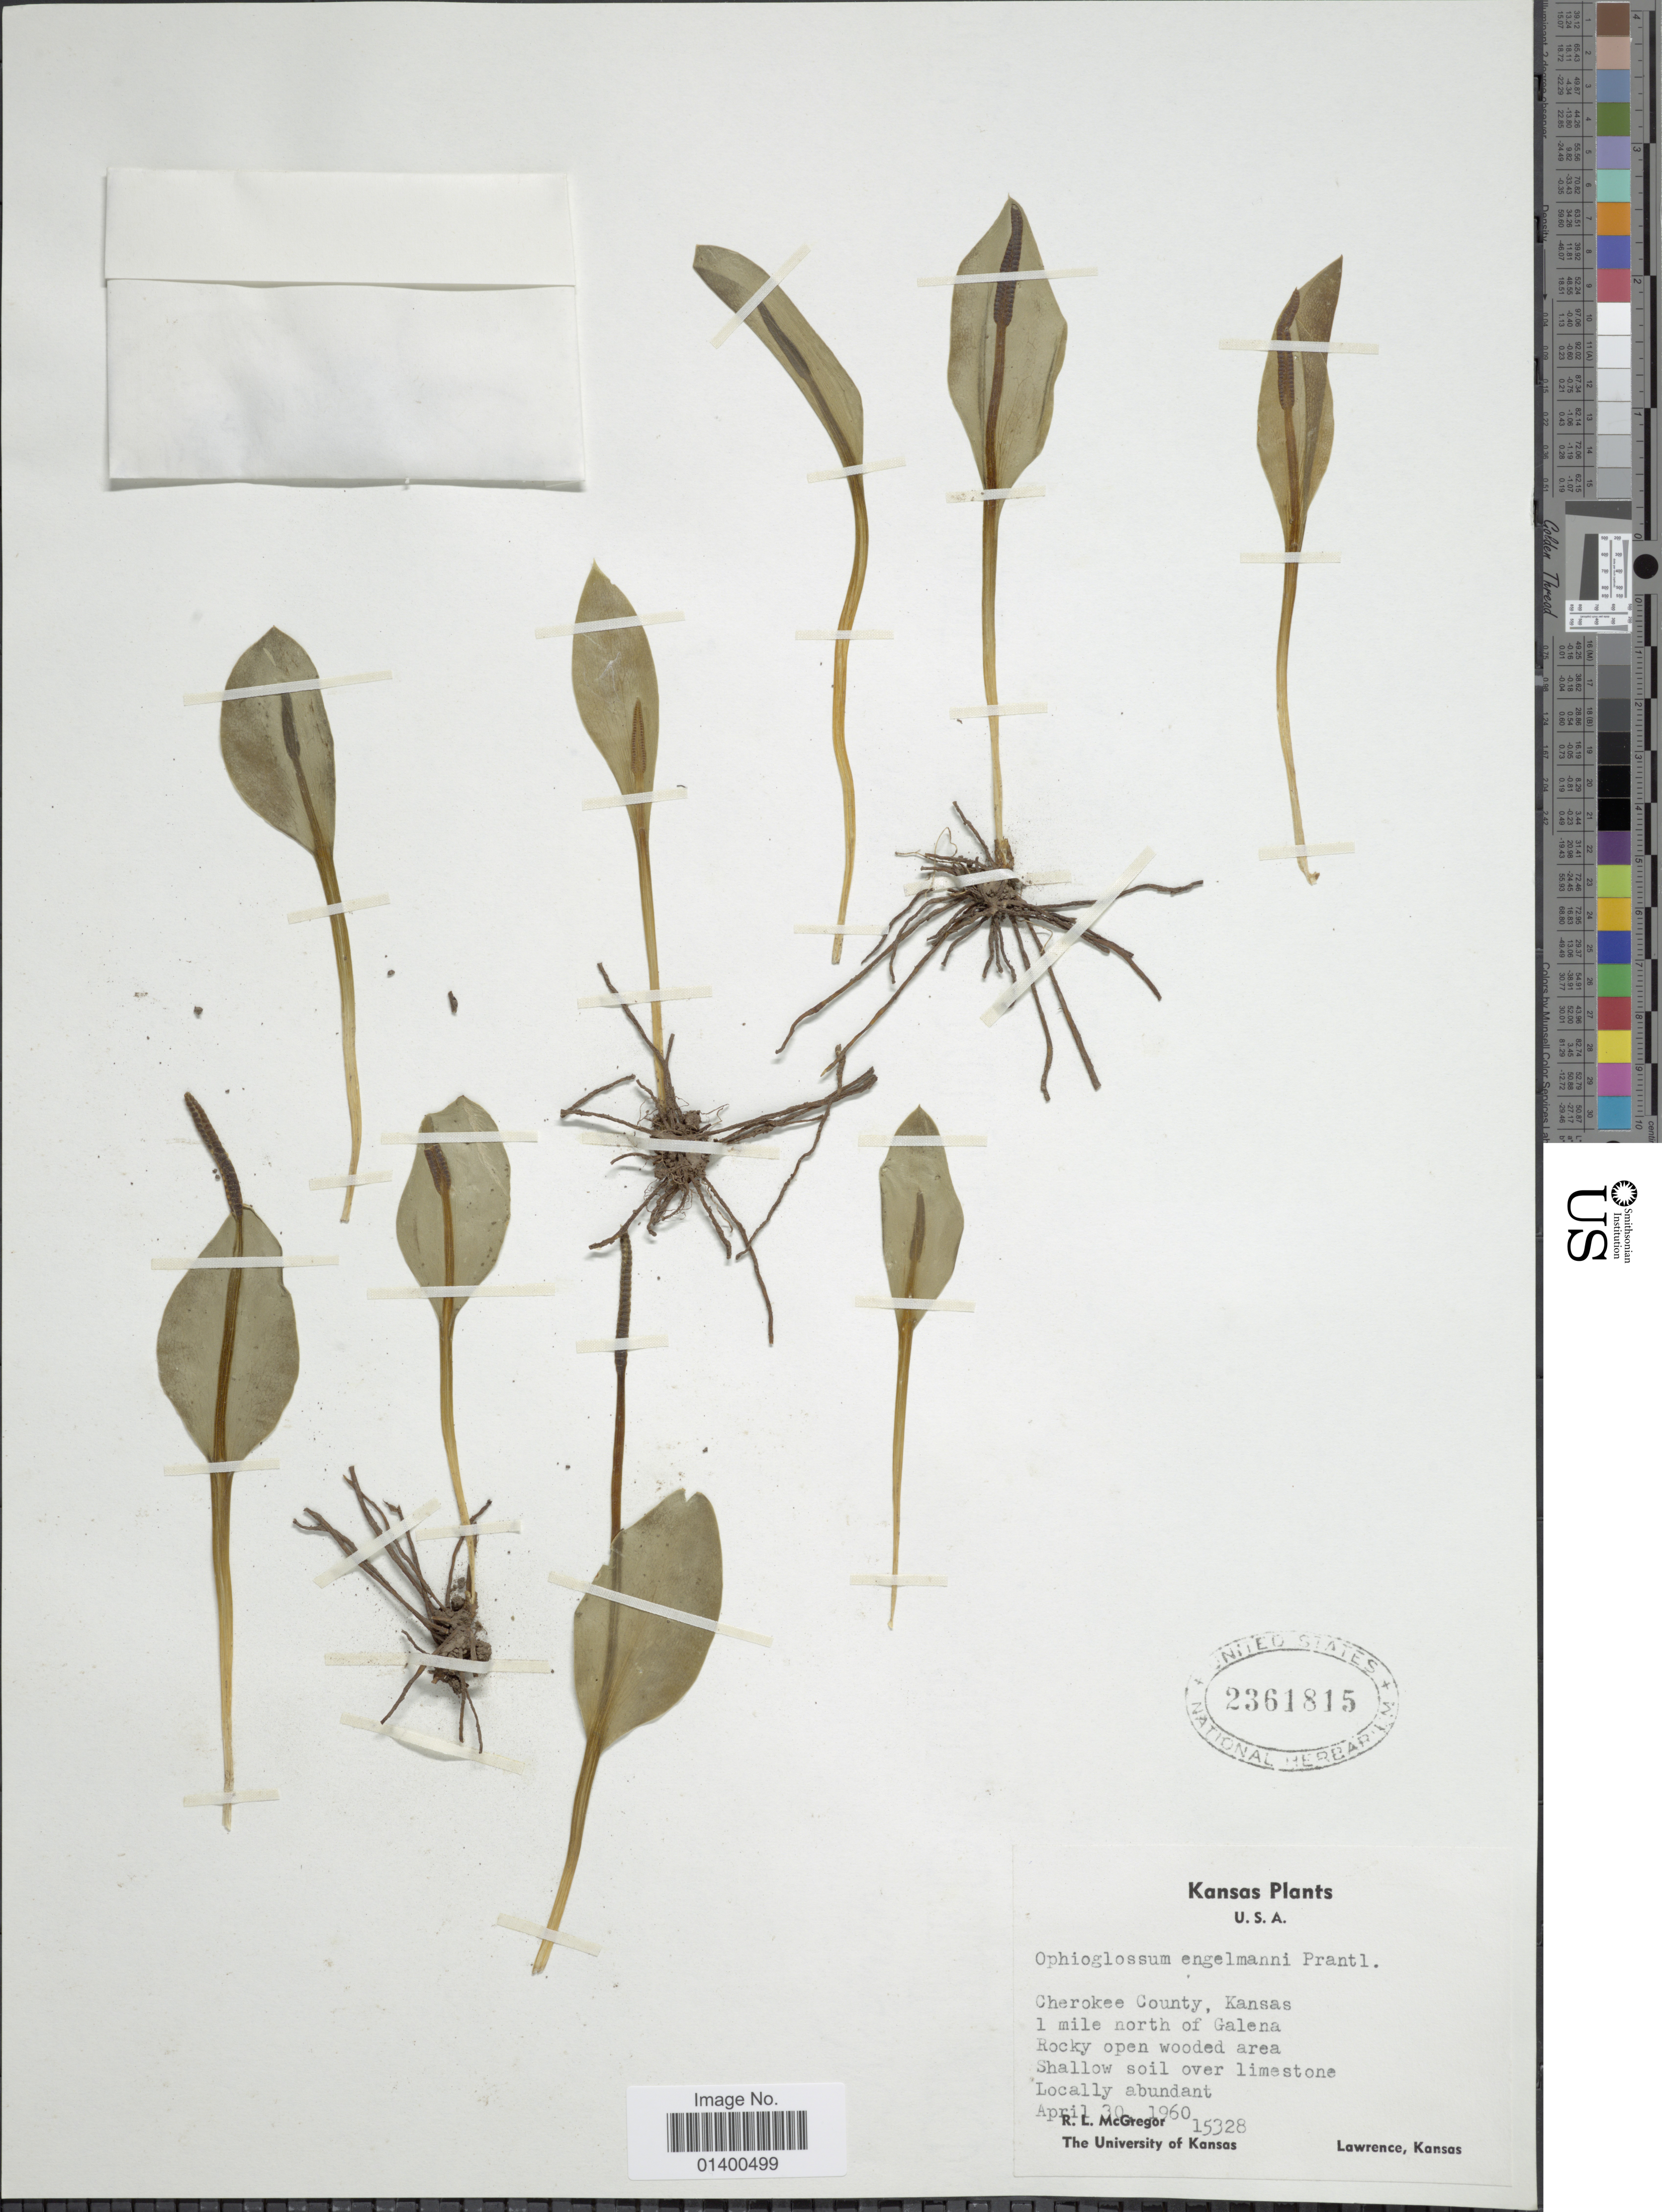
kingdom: Plantae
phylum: Tracheophyta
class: Polypodiopsida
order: Ophioglossales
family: Ophioglossaceae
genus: Ophioglossum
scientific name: Ophioglossum engelmannii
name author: Prantl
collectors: R. McGregor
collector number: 15328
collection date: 1960-04-30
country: United States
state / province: Kansas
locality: Cherokee County, 1 mile north of Galena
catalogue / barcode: US 2361815